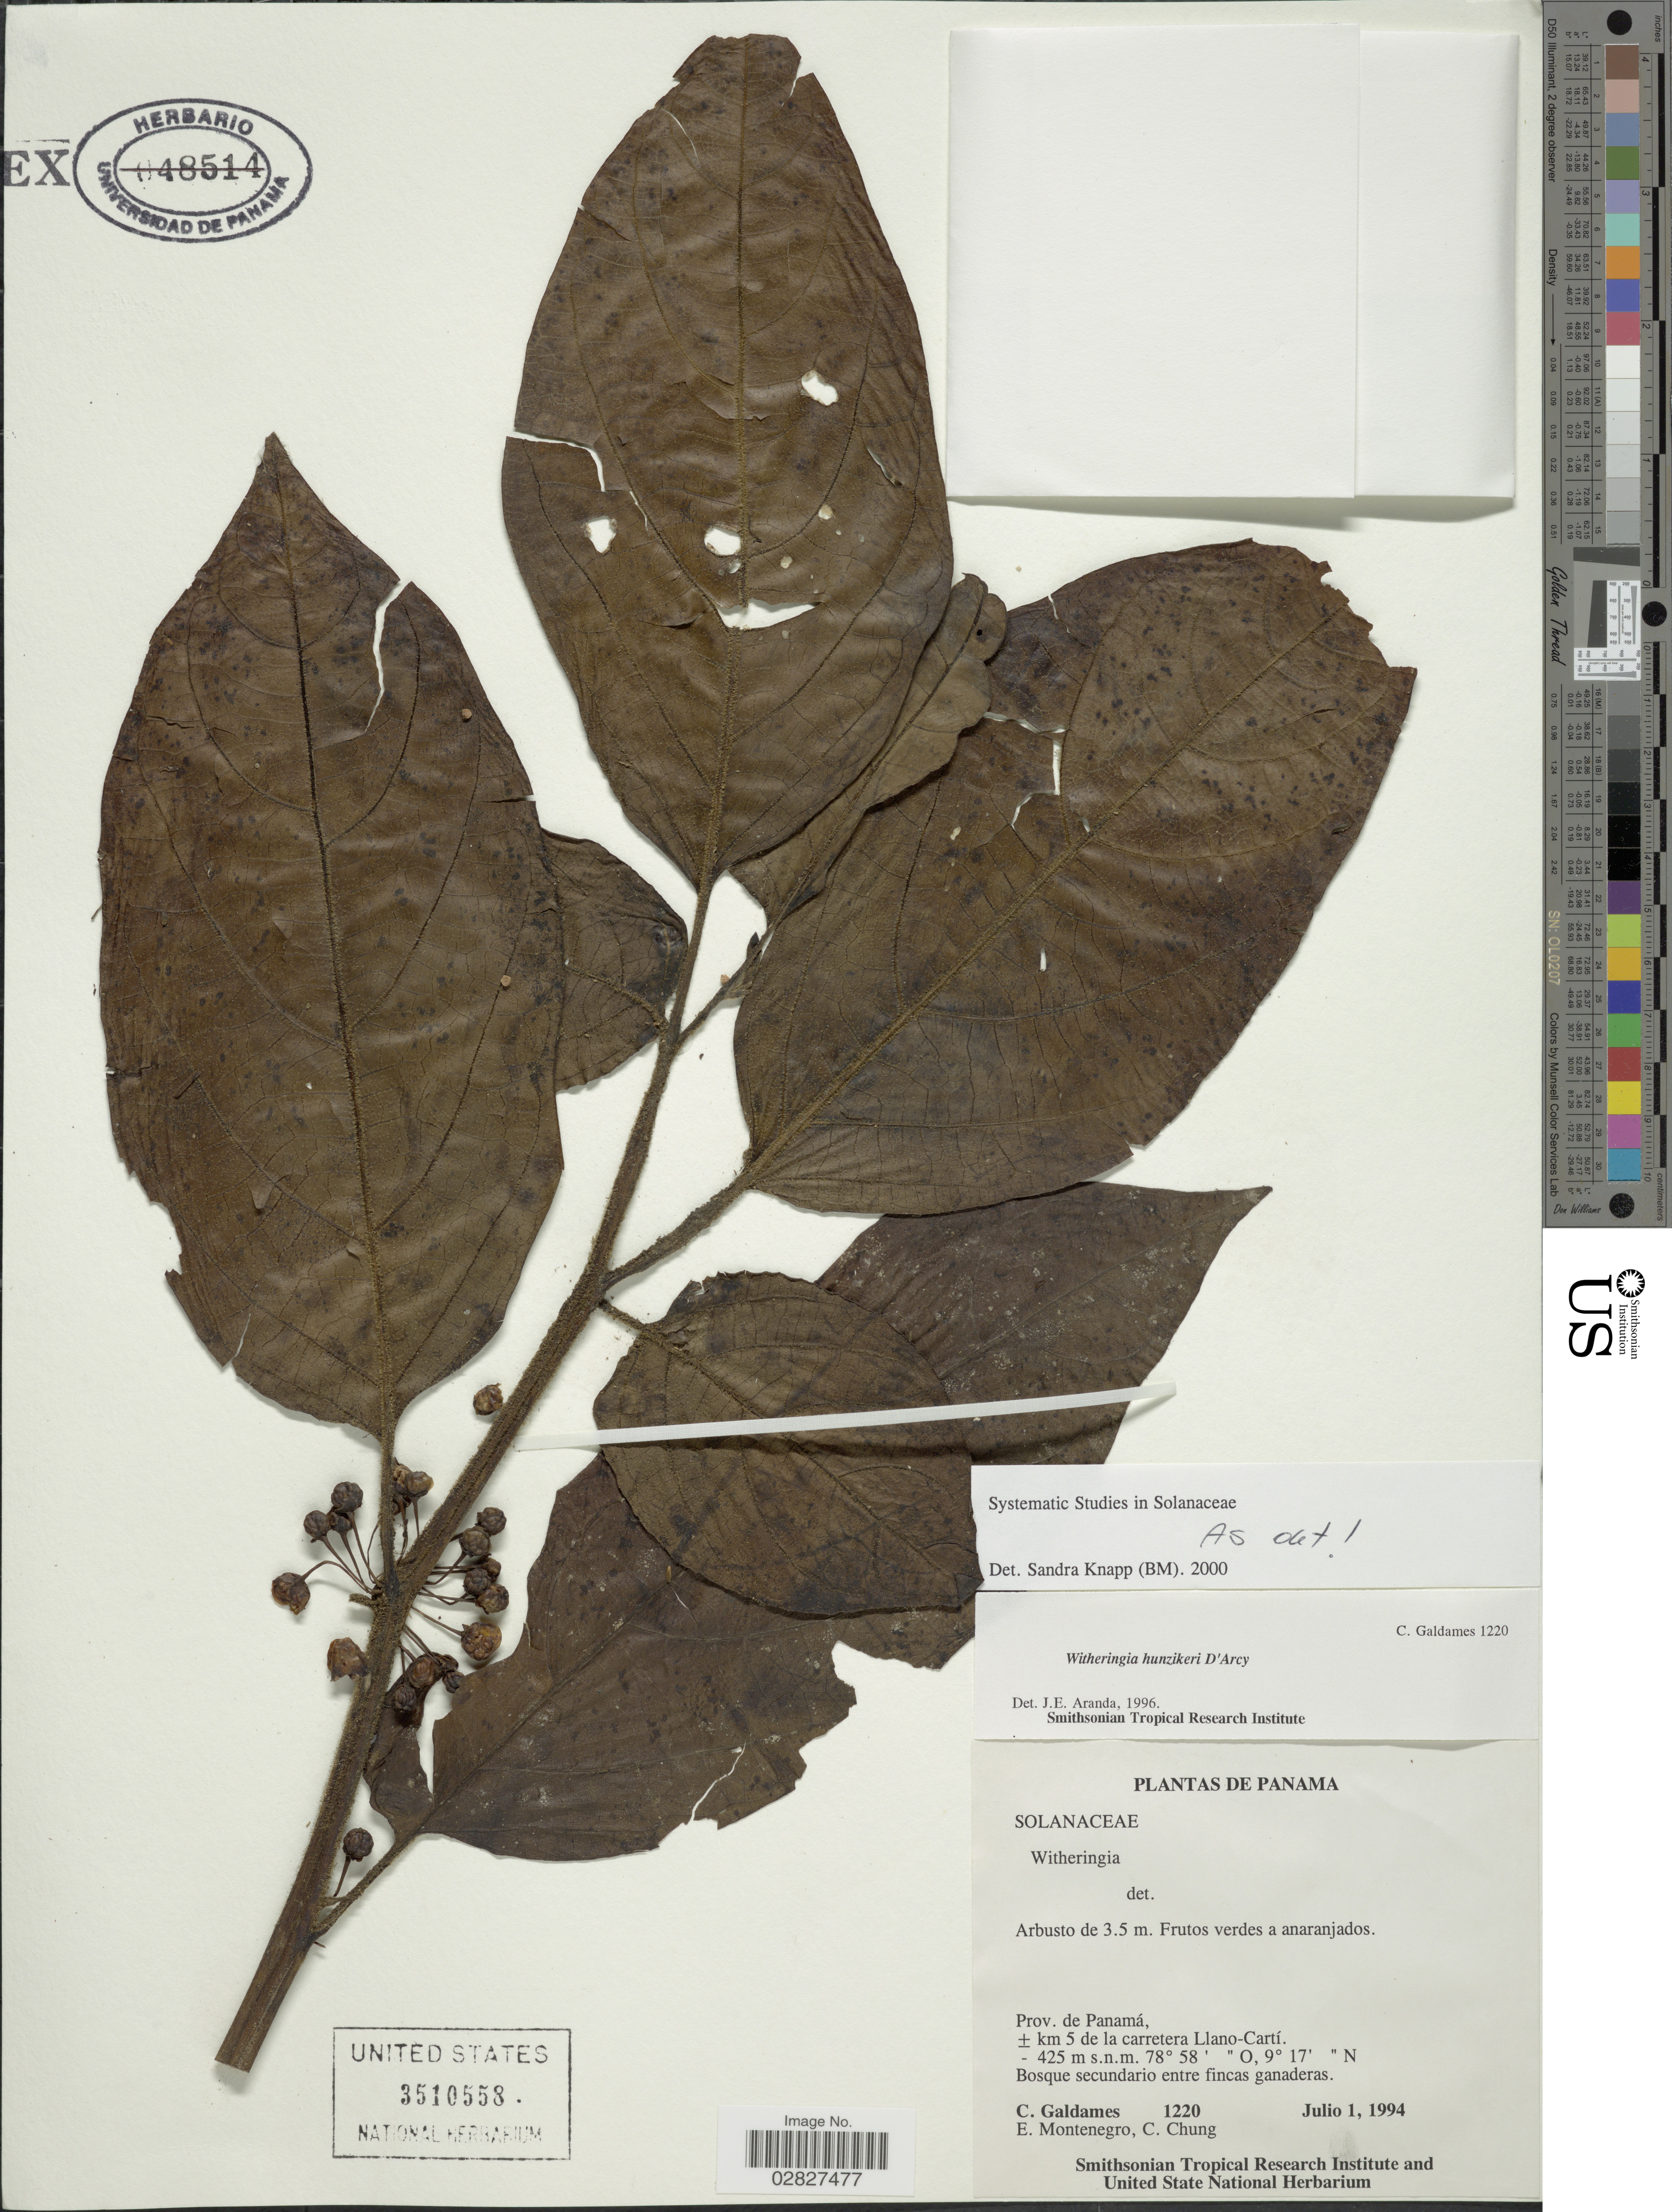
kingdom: Plantae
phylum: Tracheophyta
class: Magnoliopsida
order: Solanales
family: Solanaceae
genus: Witheringia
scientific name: Witheringia hunzikeri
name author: D'Arcy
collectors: C. Galdames, E. Montenegro & C. Chung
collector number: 1220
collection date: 1994-07-01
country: Panama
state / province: Panamá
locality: ± km 5 de la carretera Llano-Cartí.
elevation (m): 425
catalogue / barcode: US 3510558